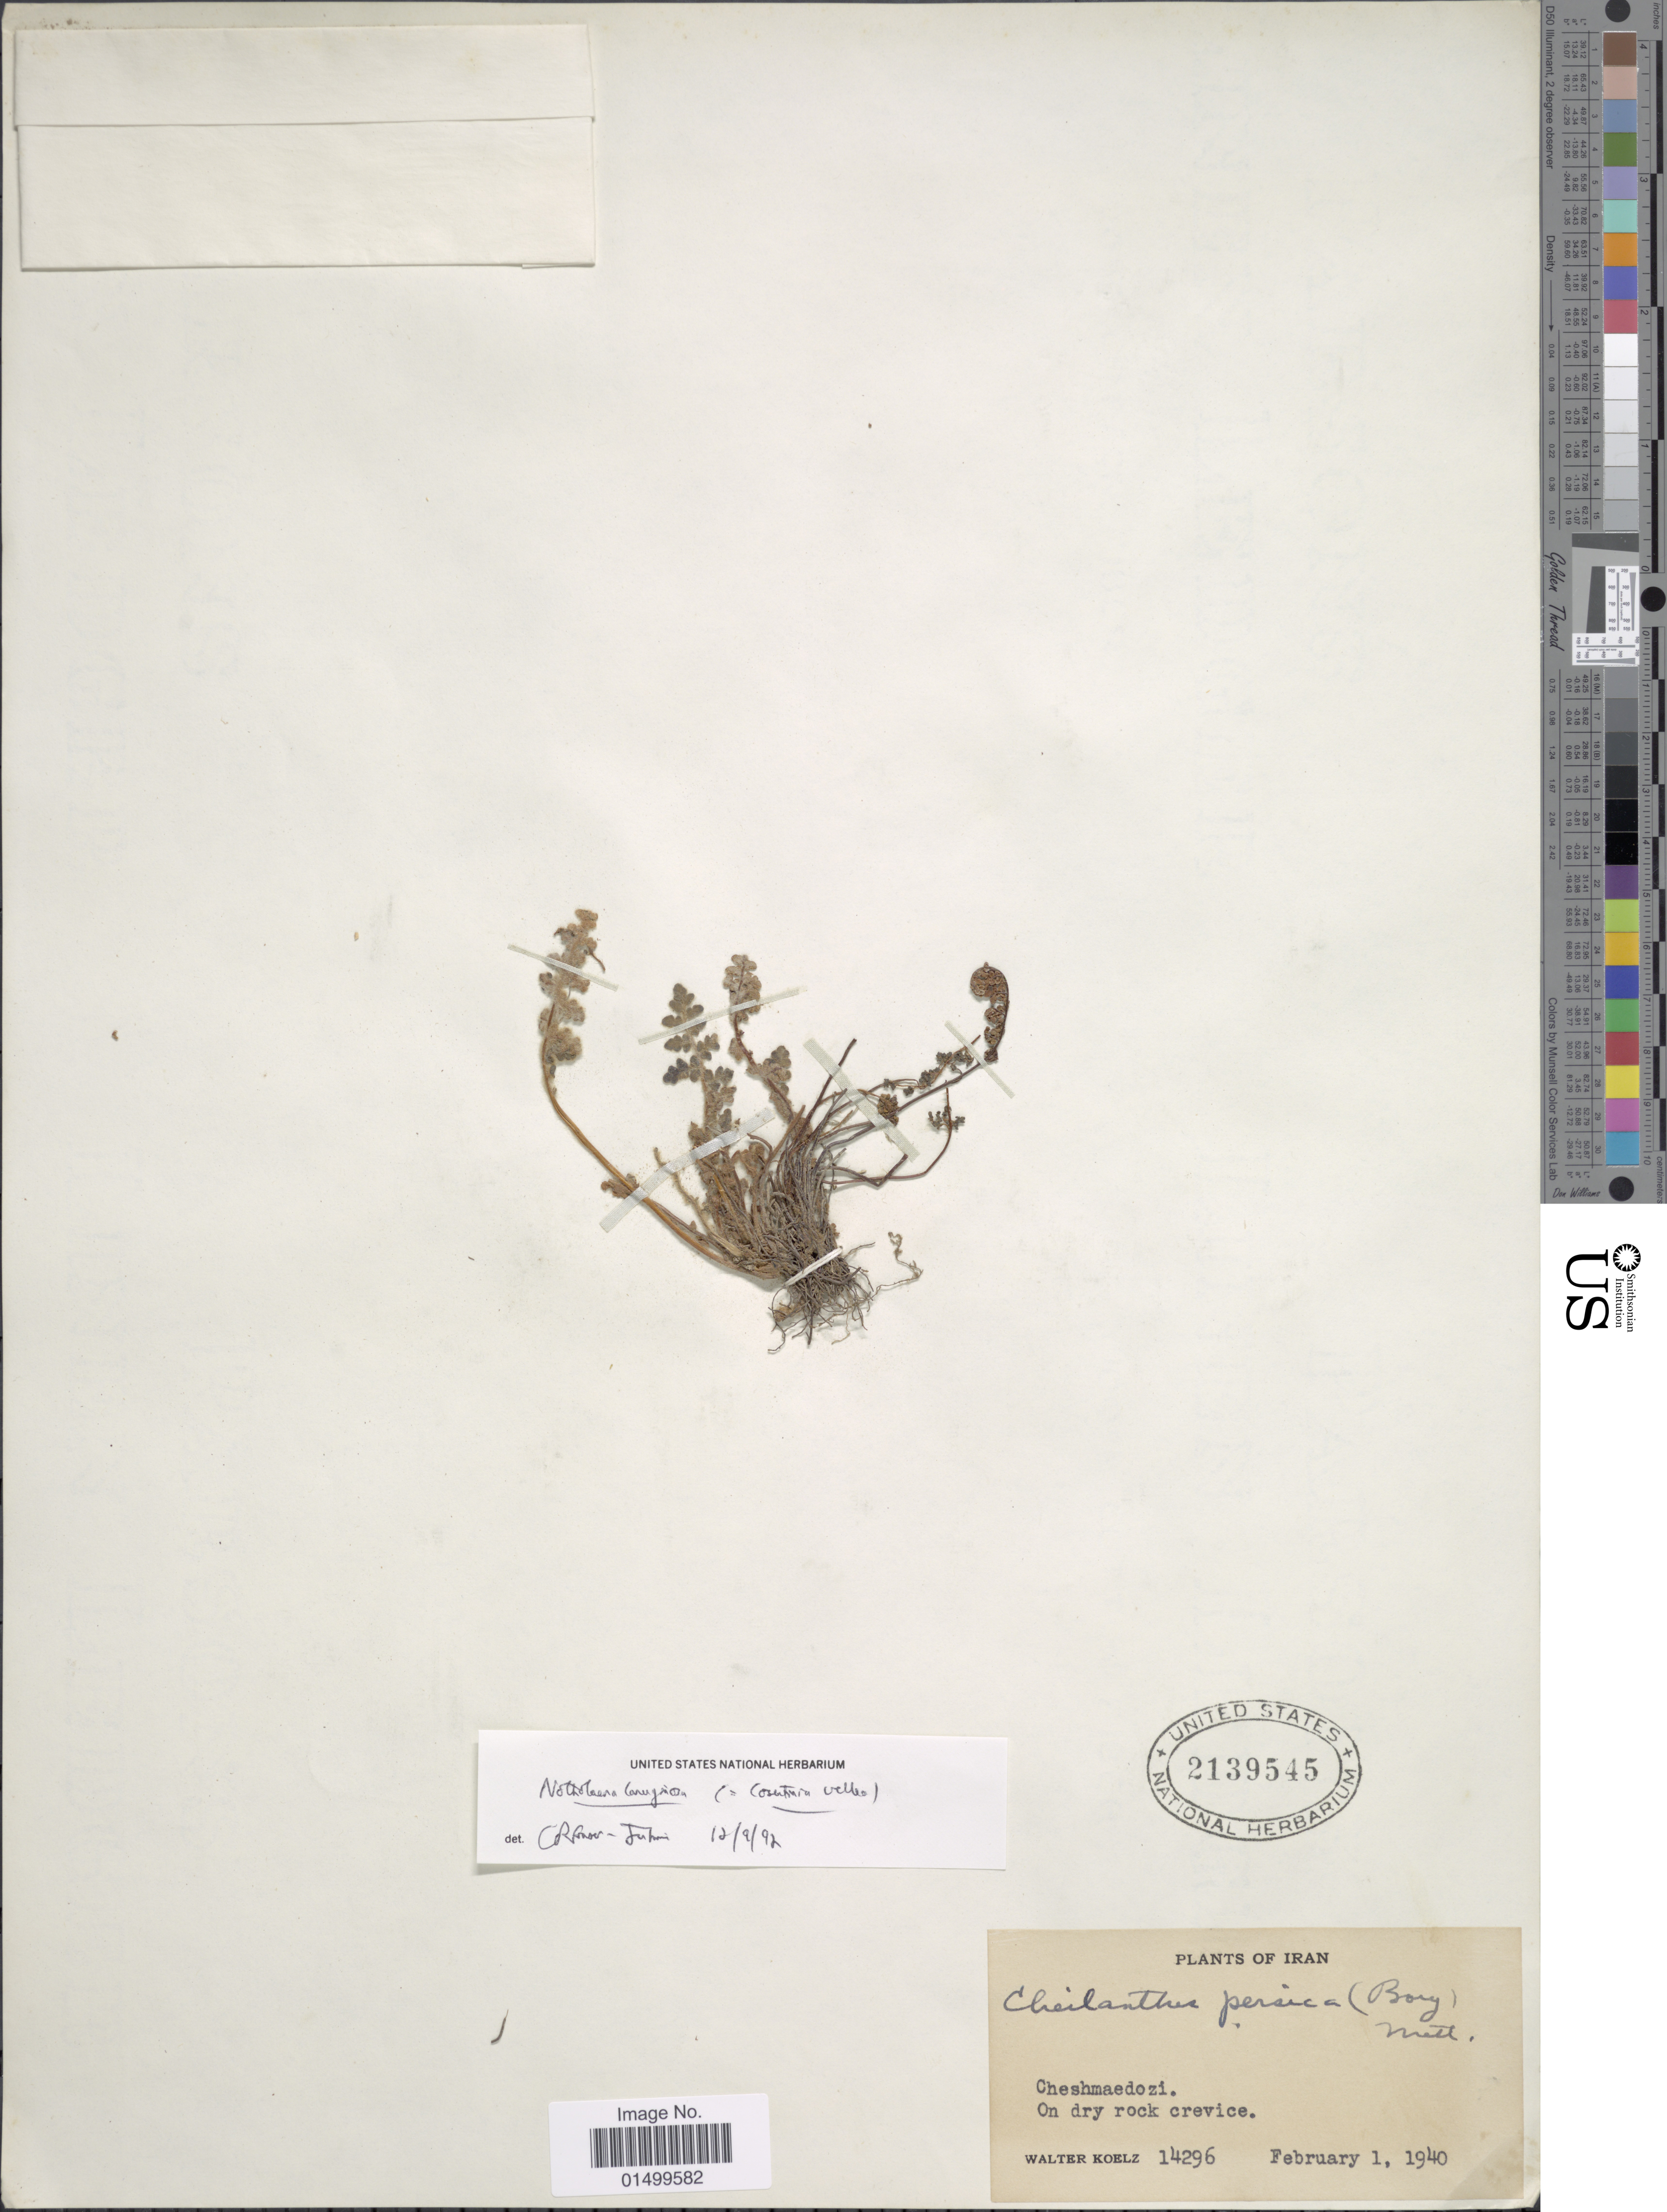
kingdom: Plantae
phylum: Tracheophyta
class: Polypodiopsida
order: Polypodiales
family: Pteridaceae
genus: Cheilanthes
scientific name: Cheilanthes persica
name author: (Bory) Mett. ex Kuhn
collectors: W. N. Koelz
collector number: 14296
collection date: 1940-02-01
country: Iran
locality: Cheshmaedozi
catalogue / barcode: US 2139545